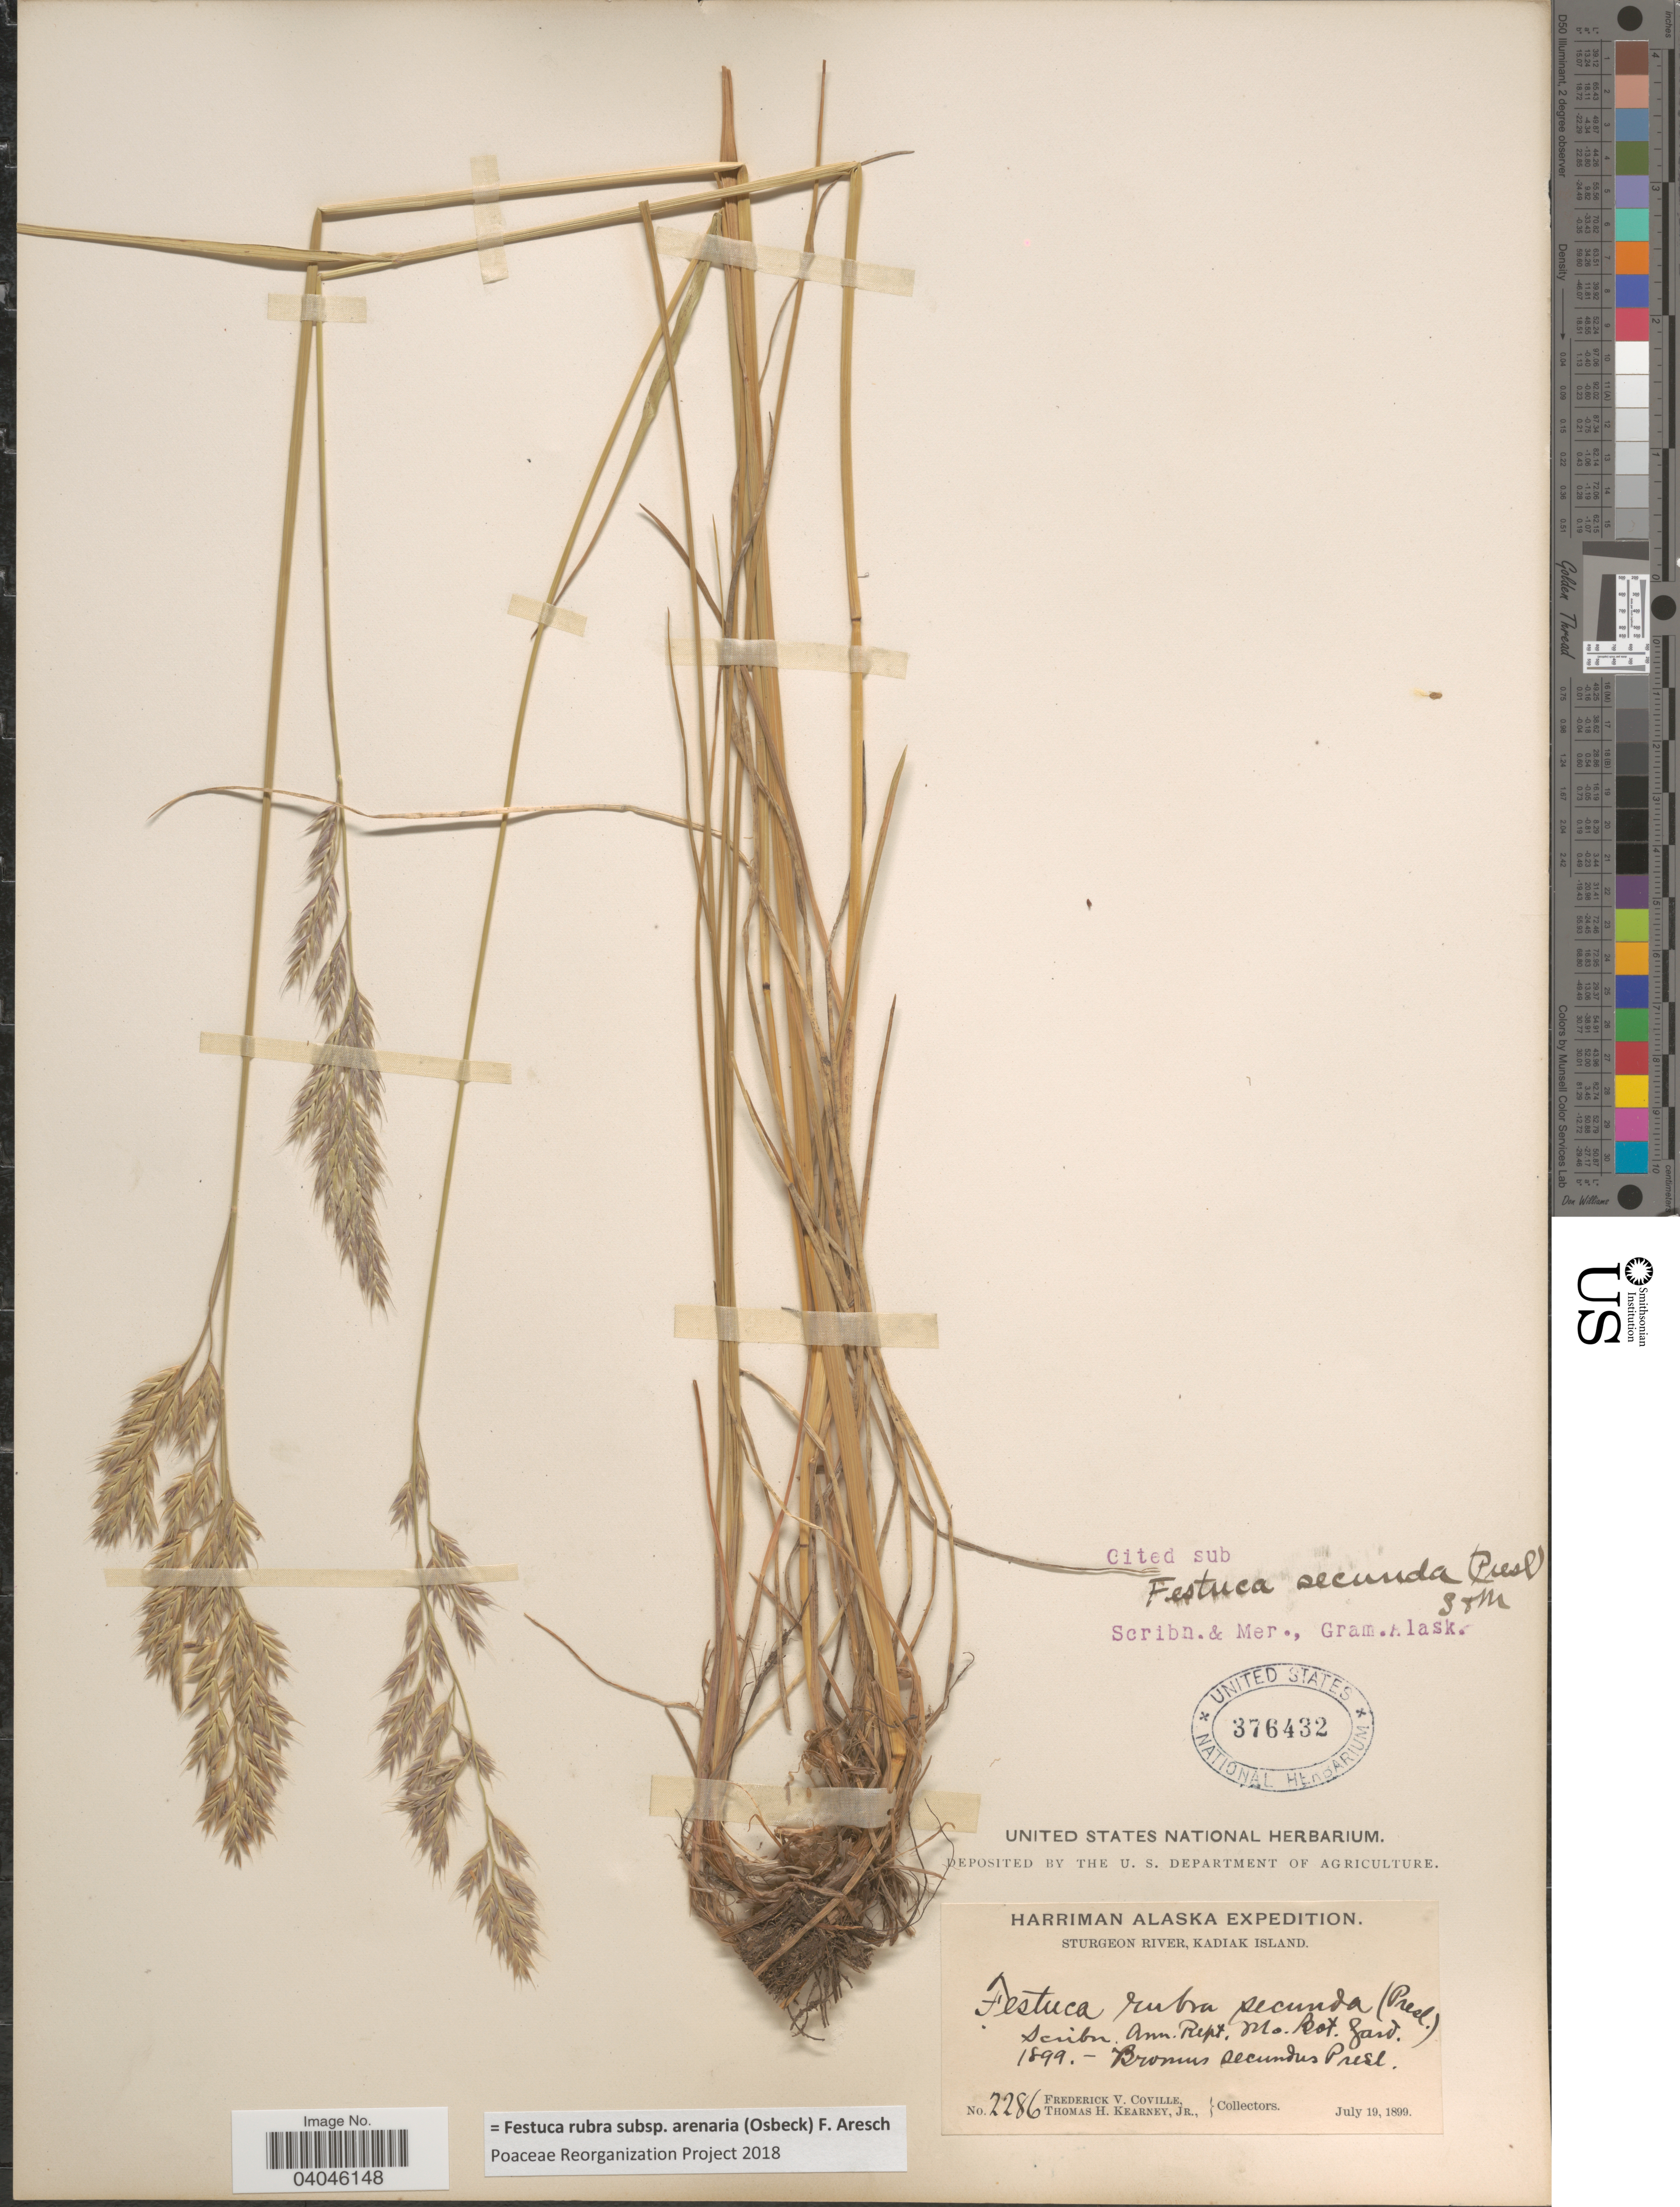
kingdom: Plantae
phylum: Tracheophyta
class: Liliopsida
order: Poales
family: Poaceae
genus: Festuca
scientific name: Festuca rubra subsp. arenaria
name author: (Osbeck) F. Aresch.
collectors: F. V. Coville & T. H. Kearney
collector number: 2286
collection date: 1899-07-19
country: United States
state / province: Alaska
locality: Sturgeon River, Kadiak Island.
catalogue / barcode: US 376432